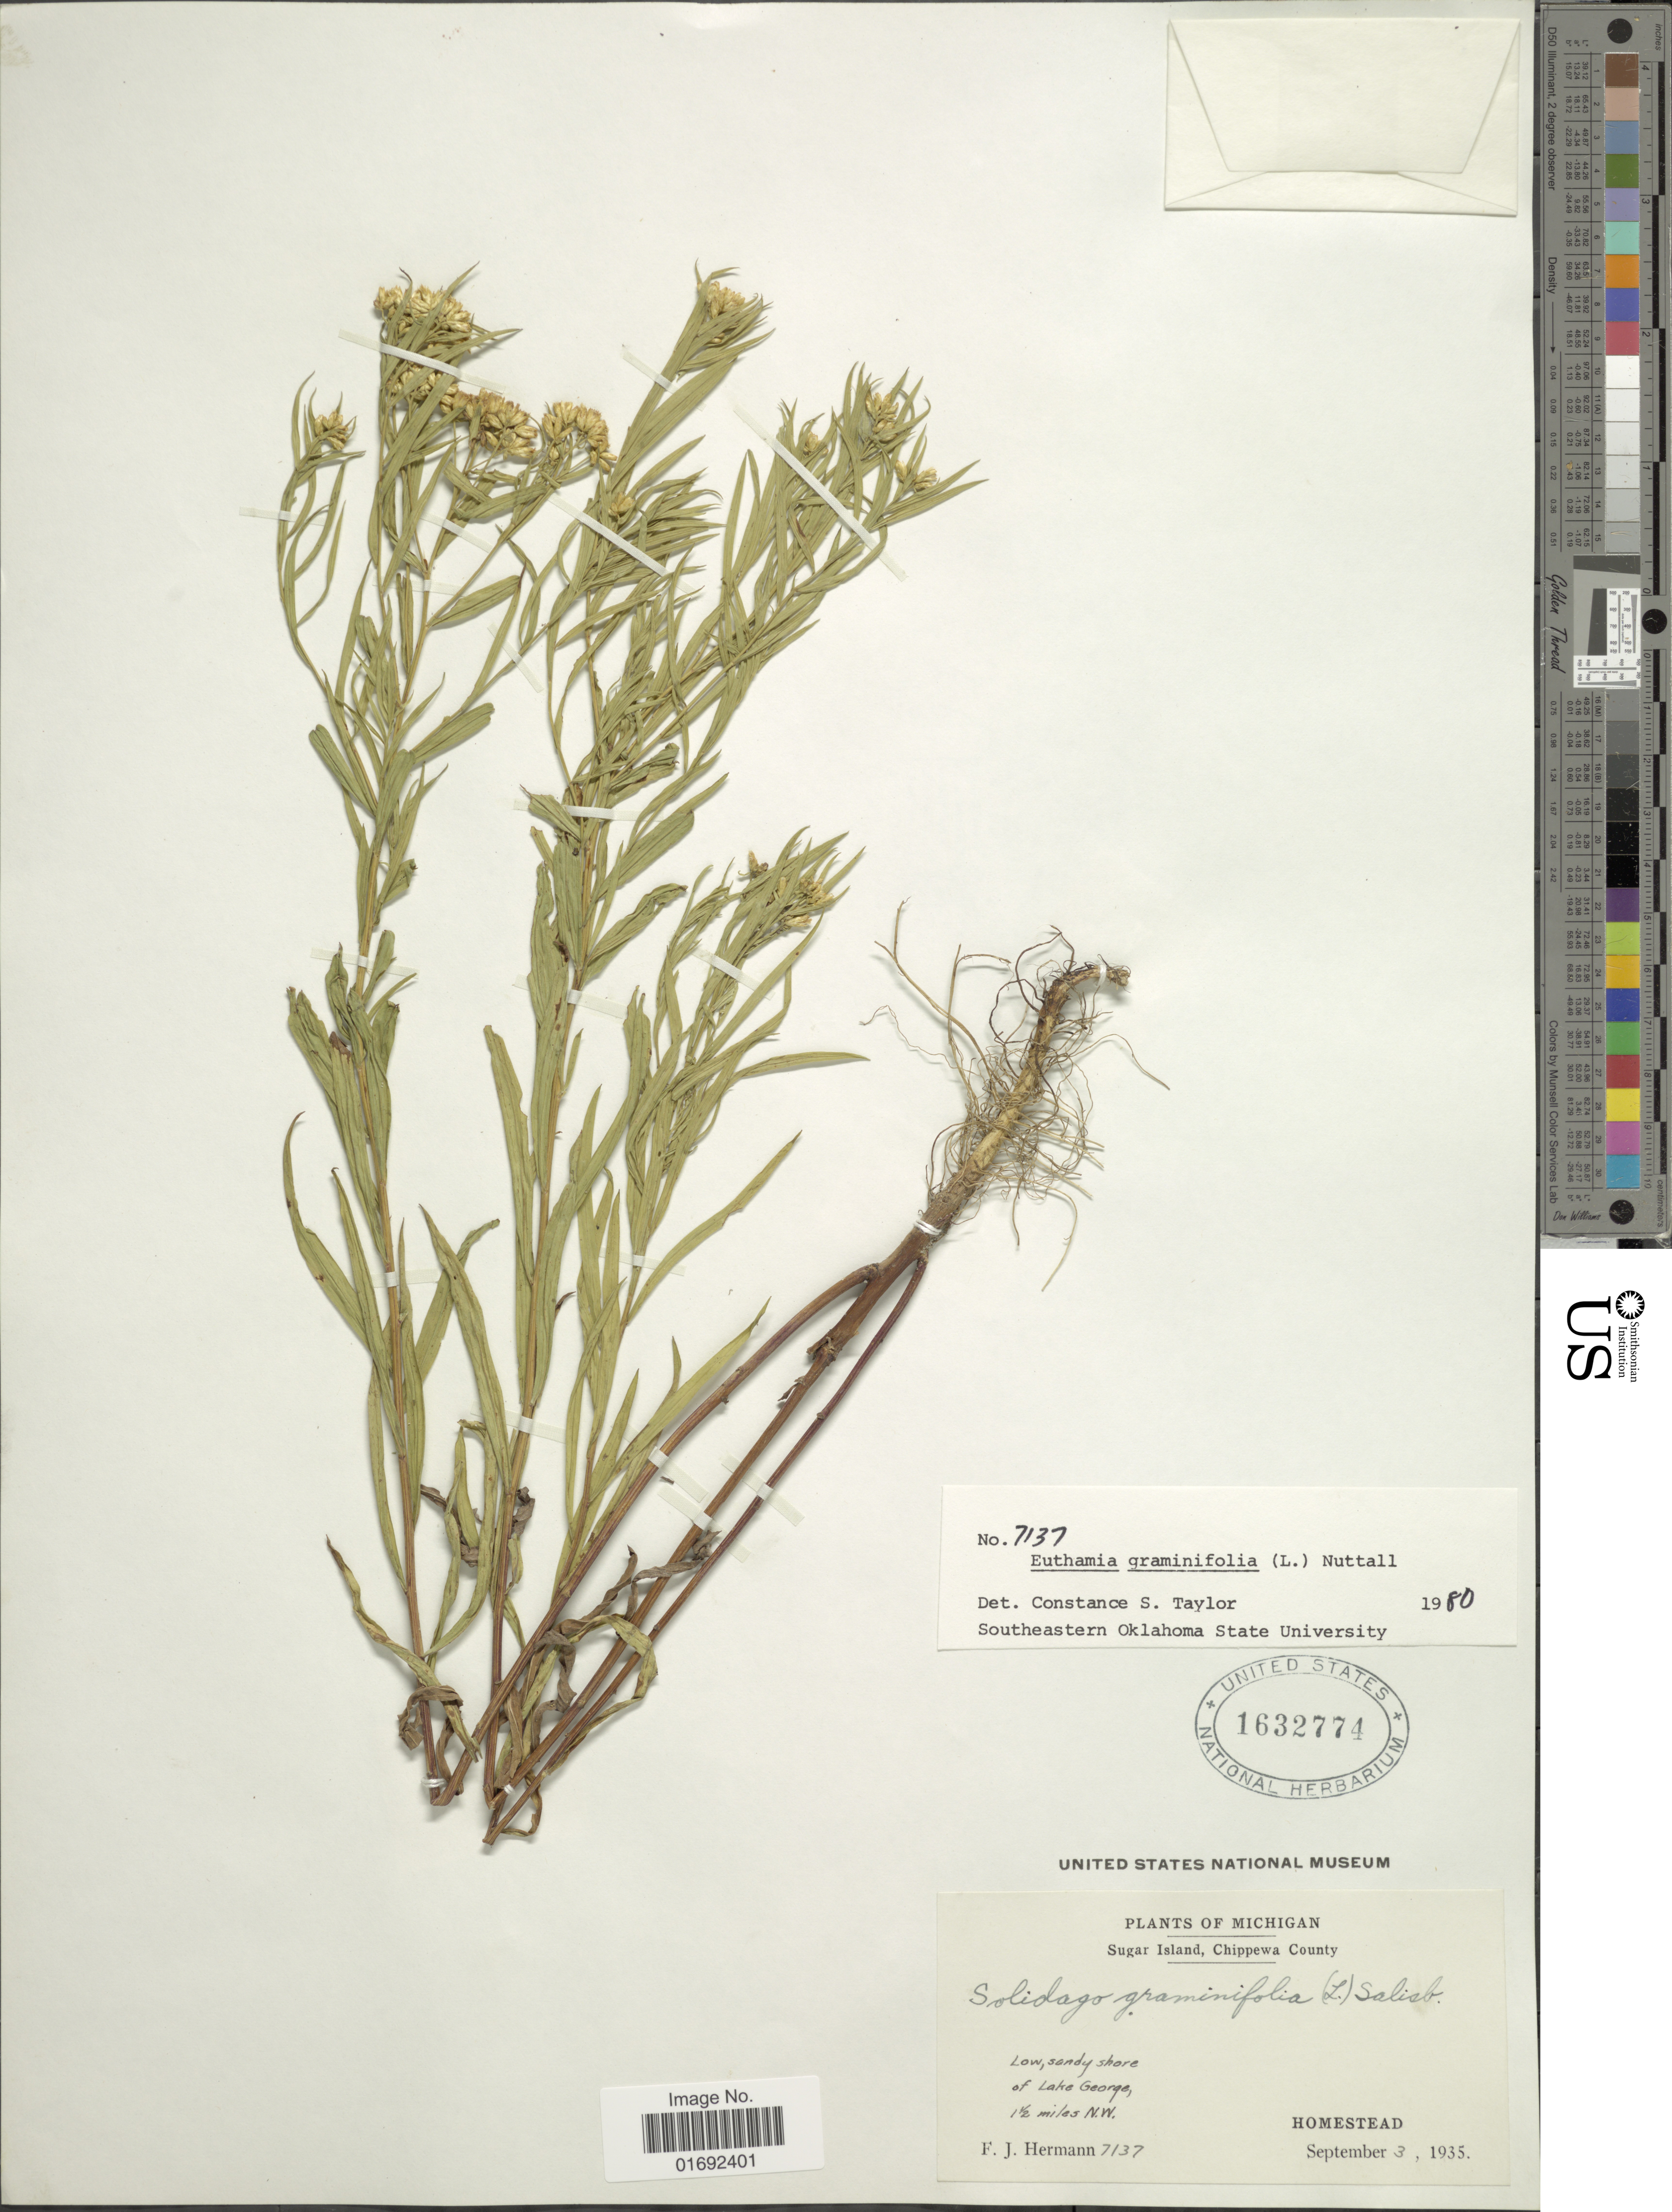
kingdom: Plantae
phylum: Tracheophyta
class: Magnoliopsida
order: Asterales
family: Asteraceae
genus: Euthamia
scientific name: Euthamia graminifolia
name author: (L.) Nutt.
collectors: F. J. Hermann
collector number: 7137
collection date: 1935-09-03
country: United States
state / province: Michigan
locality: Sugar Island, Chippewa County, sandy shore of Lake George, 1½ miles N. W., Homestead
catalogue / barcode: US 1632774